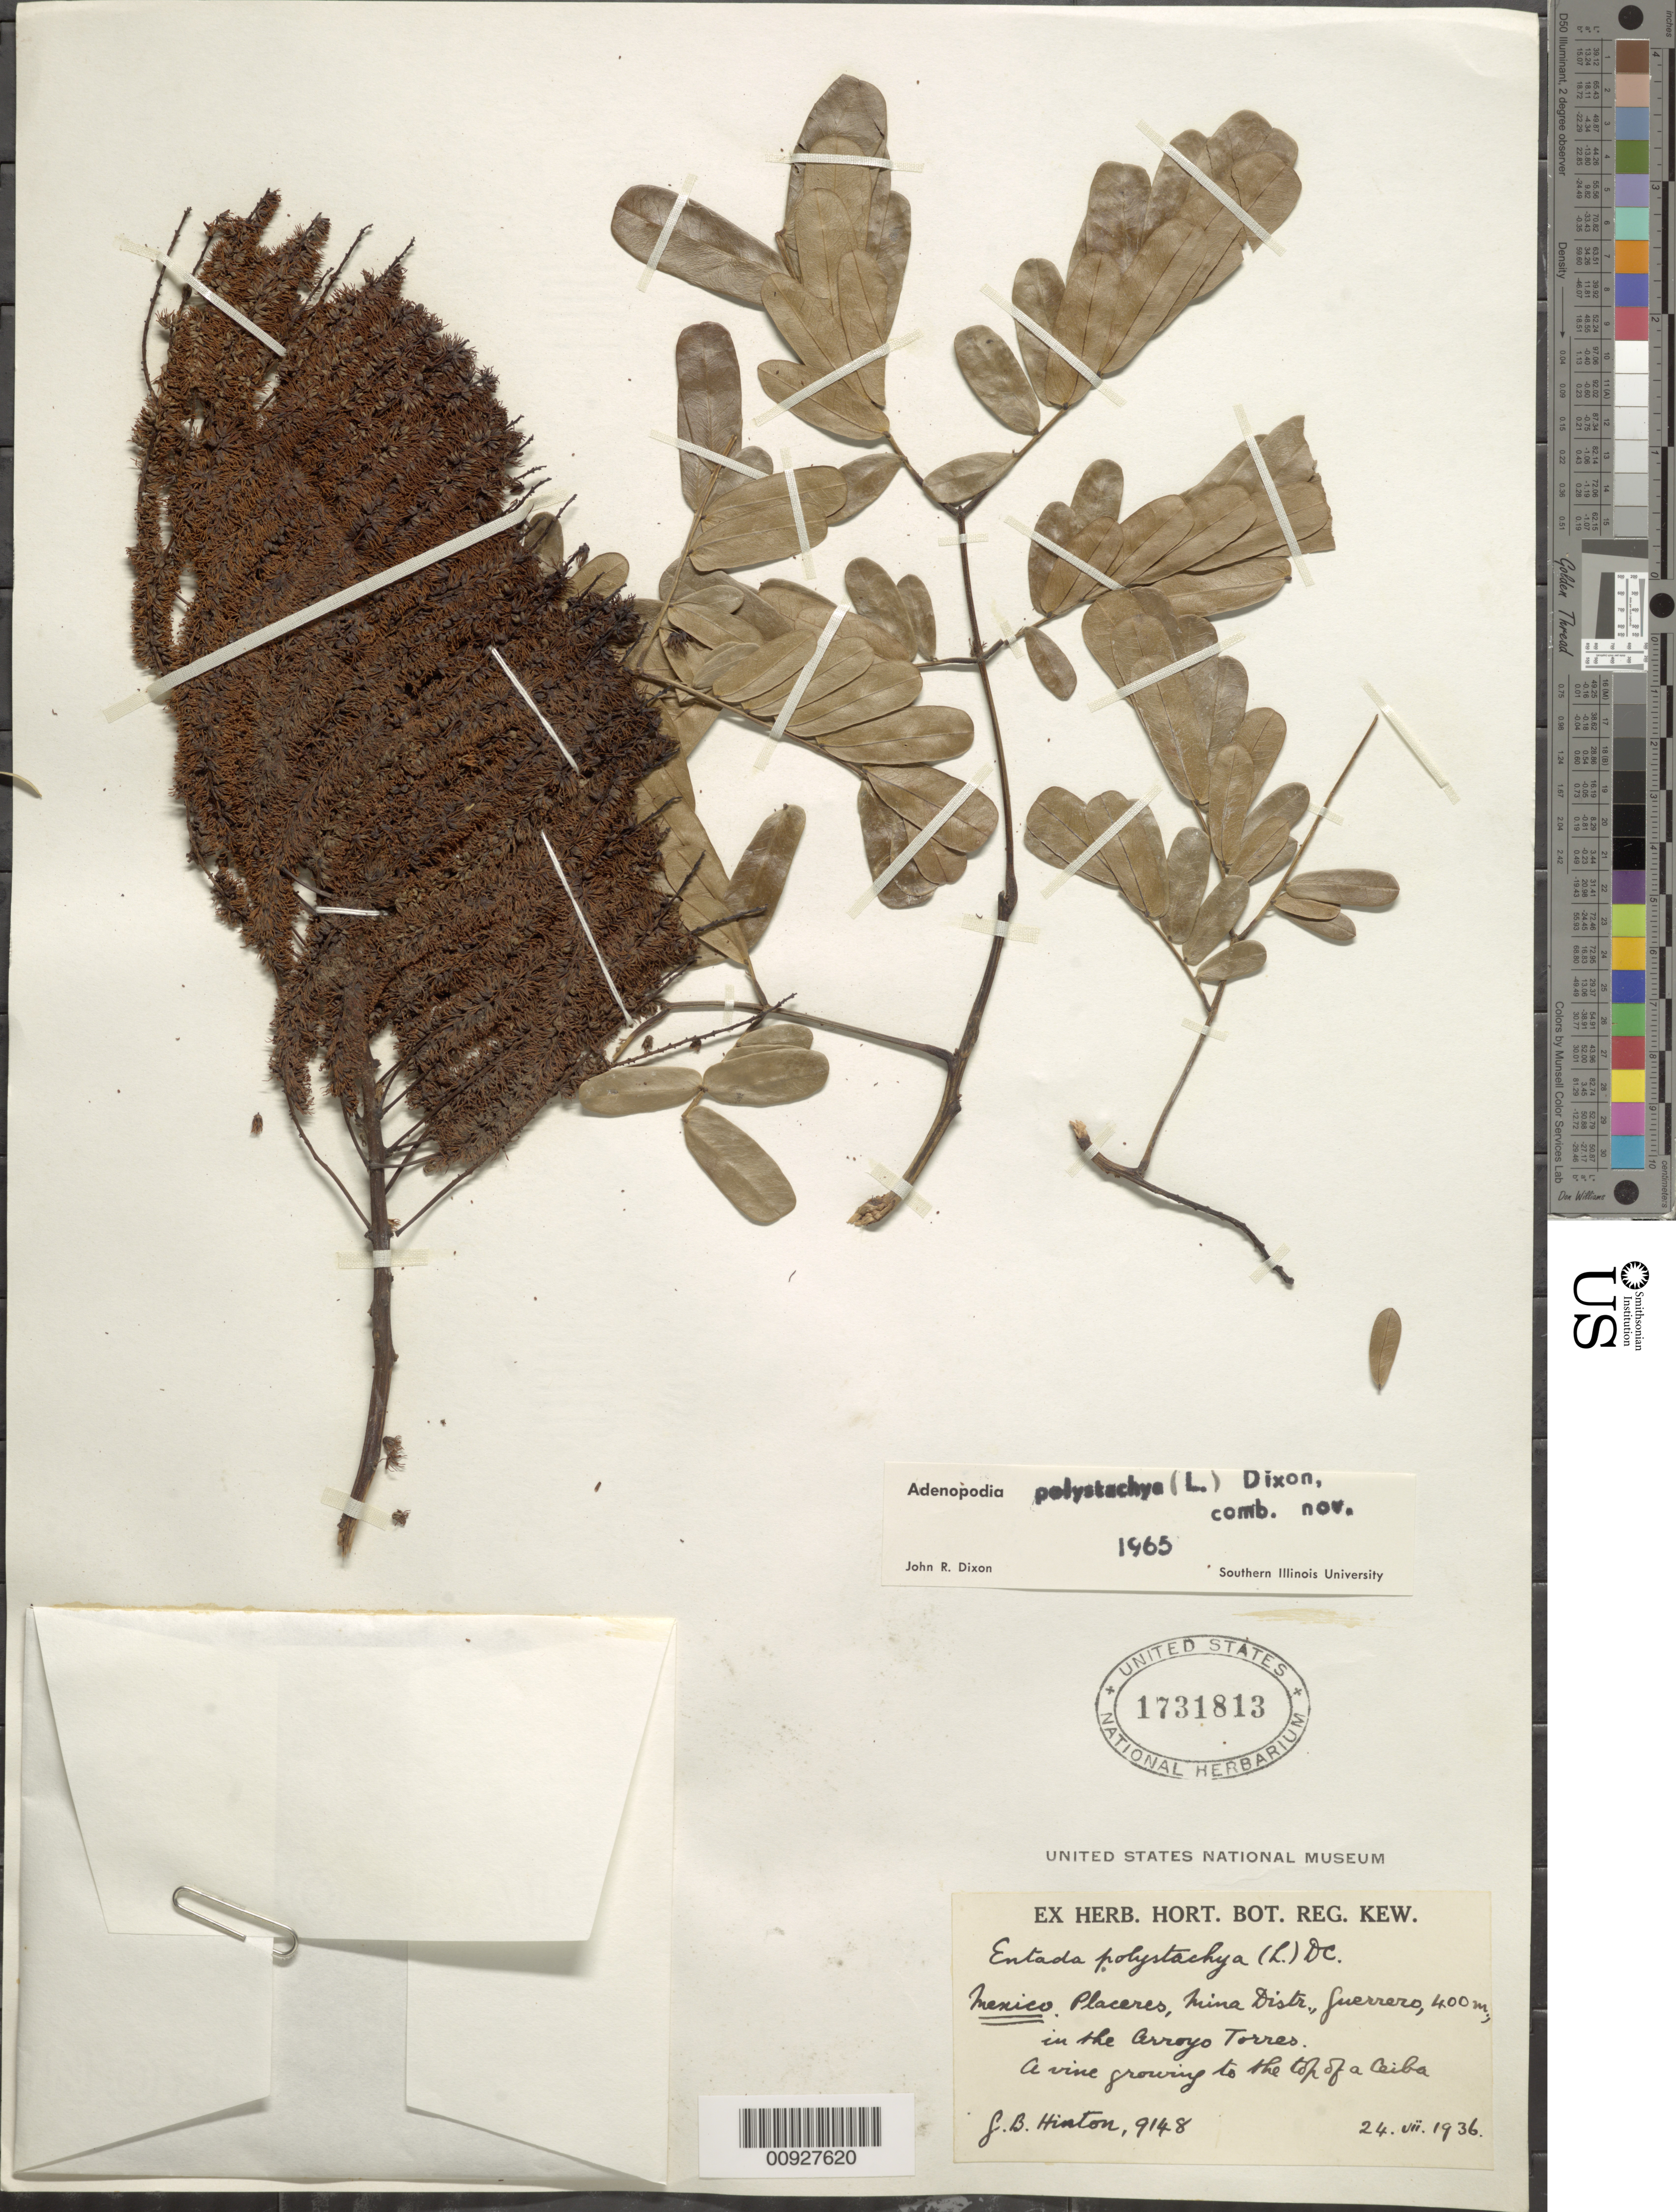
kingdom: Plantae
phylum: Tracheophyta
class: Magnoliopsida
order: Fabales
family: Fabaceae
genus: Entada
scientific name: Entada polystachya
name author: (L.) DC.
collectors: G. B. Hinton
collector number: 9148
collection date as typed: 24 Jul 1936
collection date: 1936-07-24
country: Mexico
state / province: Guerrero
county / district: Mina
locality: Placeres, Mina Distr., Guerrero. In the Arroyo Torres.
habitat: In the Arroyo. A vine growing to the top of a Ceiba.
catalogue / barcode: US 1731813